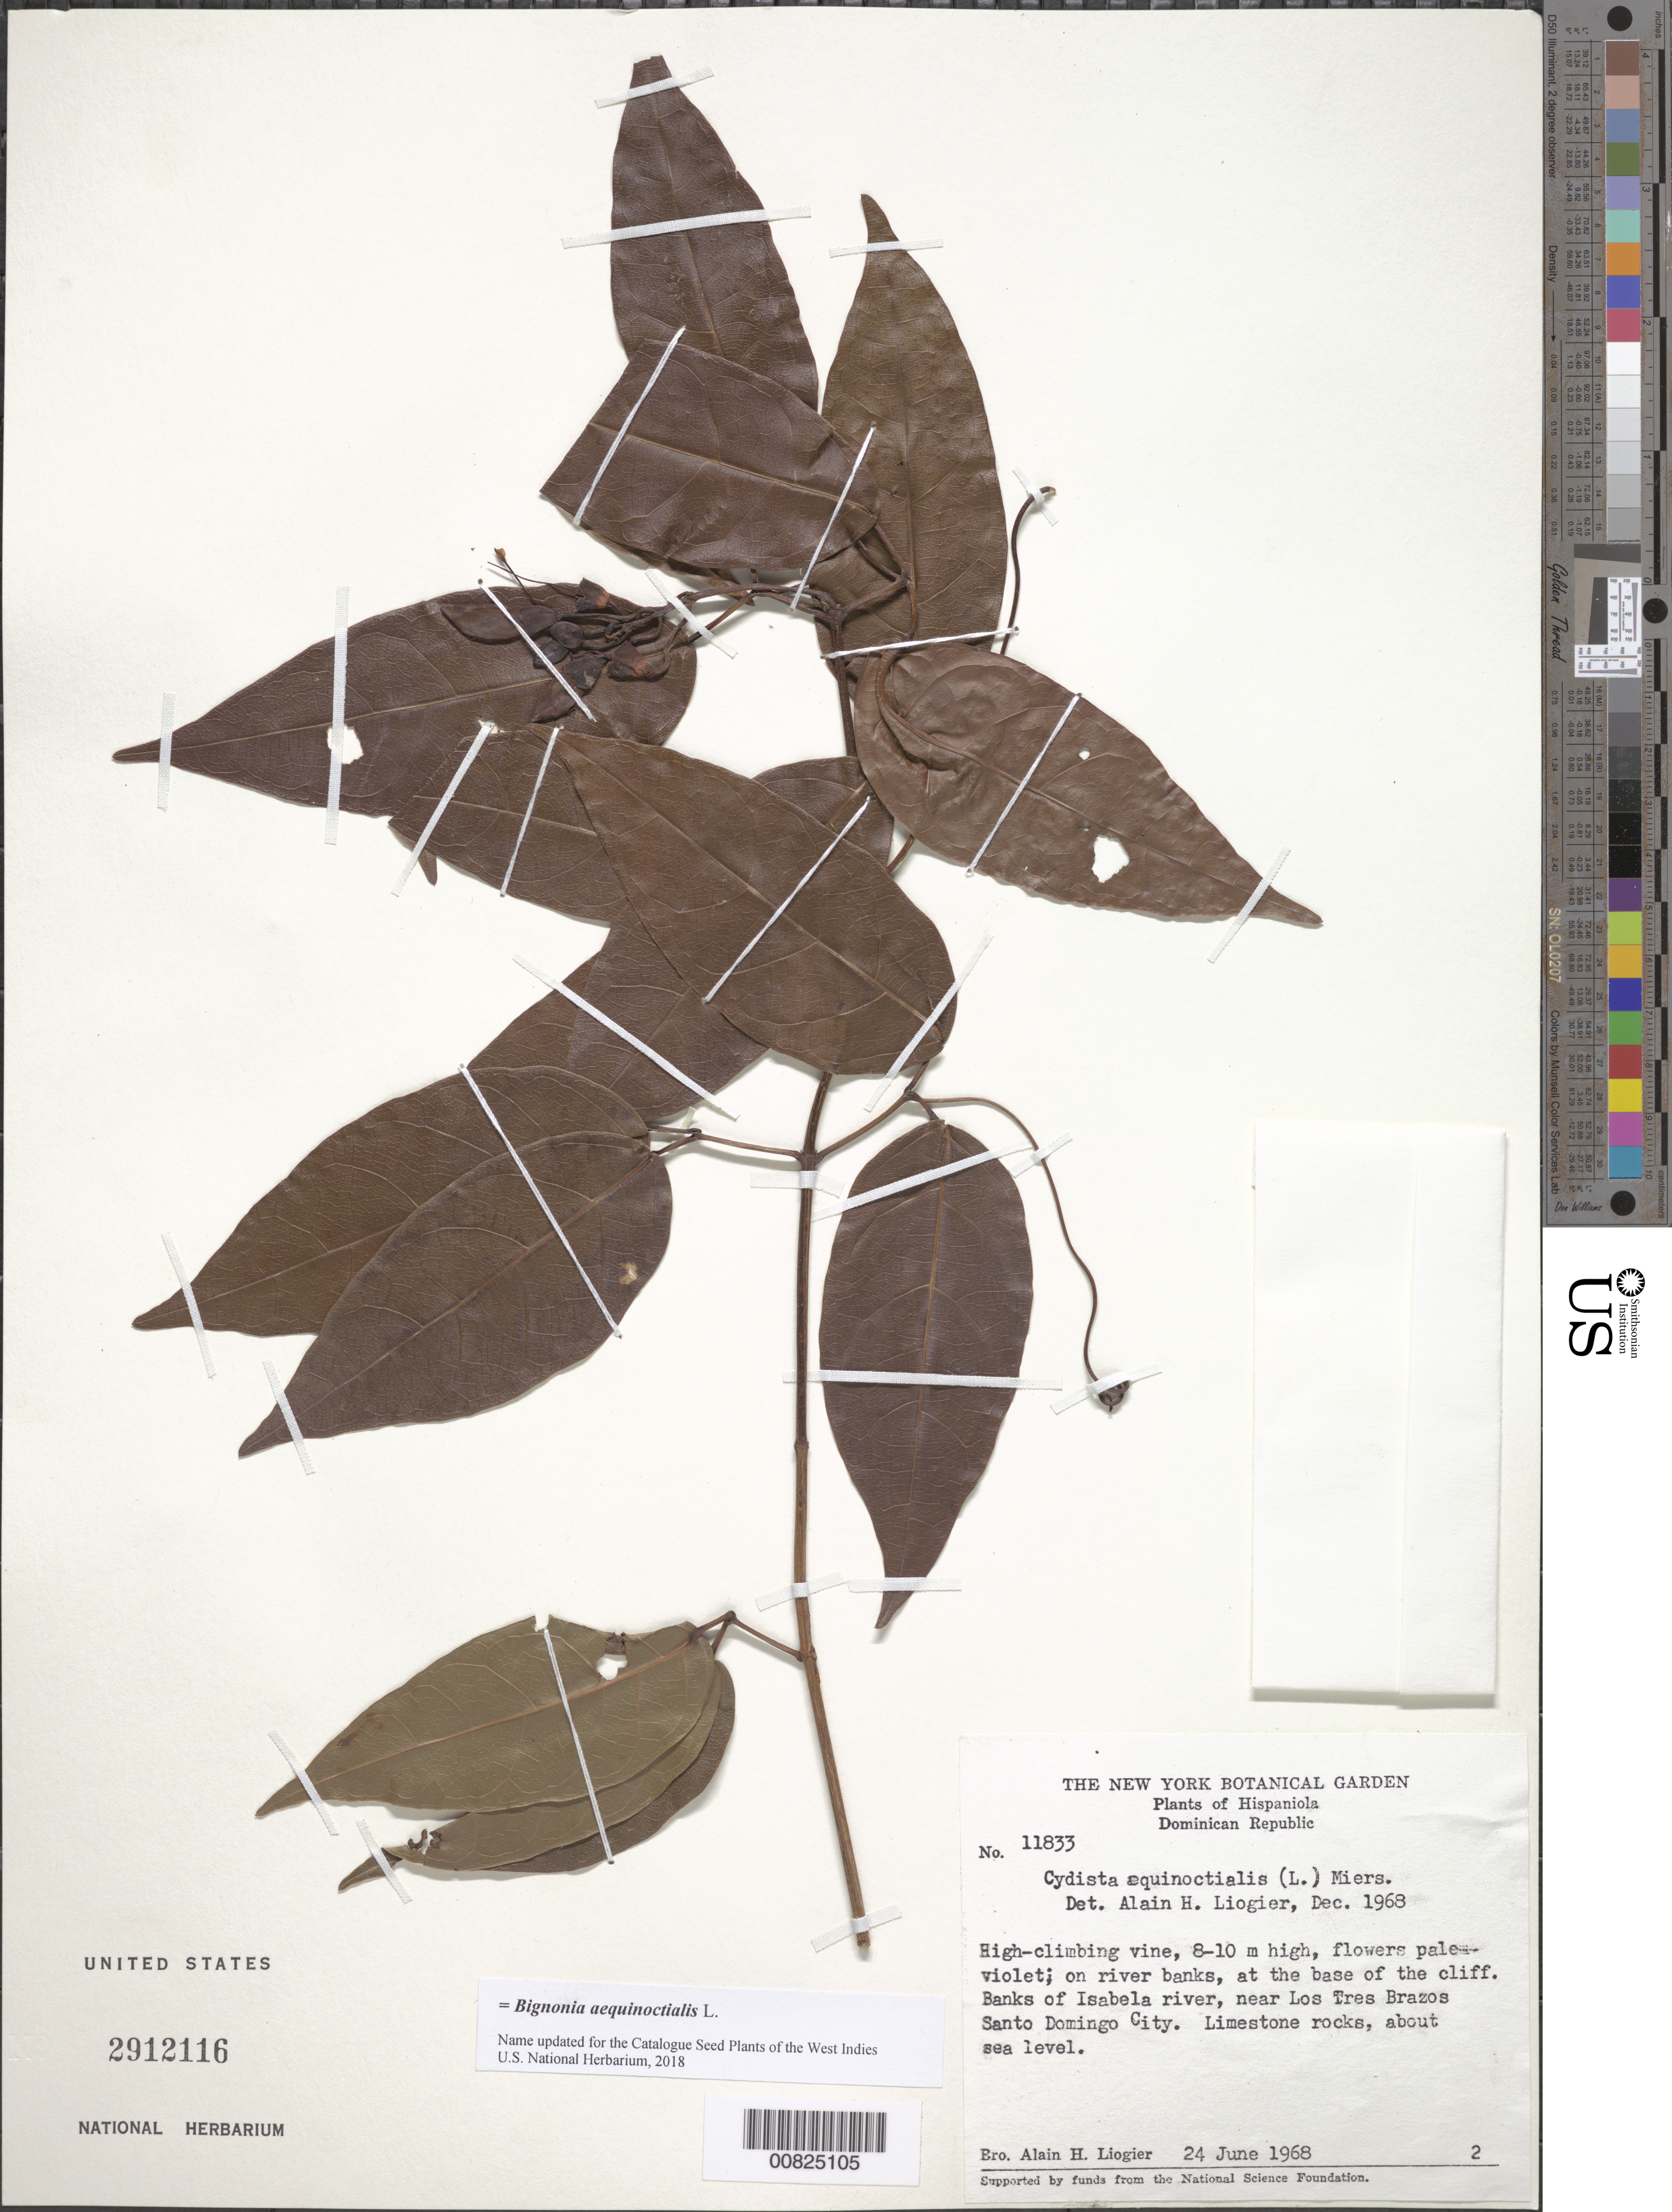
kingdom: Plantae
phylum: Tracheophyta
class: Magnoliopsida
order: Lamiales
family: Bignoniaceae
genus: Bignonia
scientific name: Bignonia aequinoctialis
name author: L.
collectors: A. H. Liogier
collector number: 11833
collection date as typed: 24 Jun 1968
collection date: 1968-06-24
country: Dominican Republic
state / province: Distrito Nacional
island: Hispaniola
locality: Banks of Isabela river, near Los Tres Brazos, Santo Domingo City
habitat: On river banks, at cliff base on limestone rocks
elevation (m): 0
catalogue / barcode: US 2912116